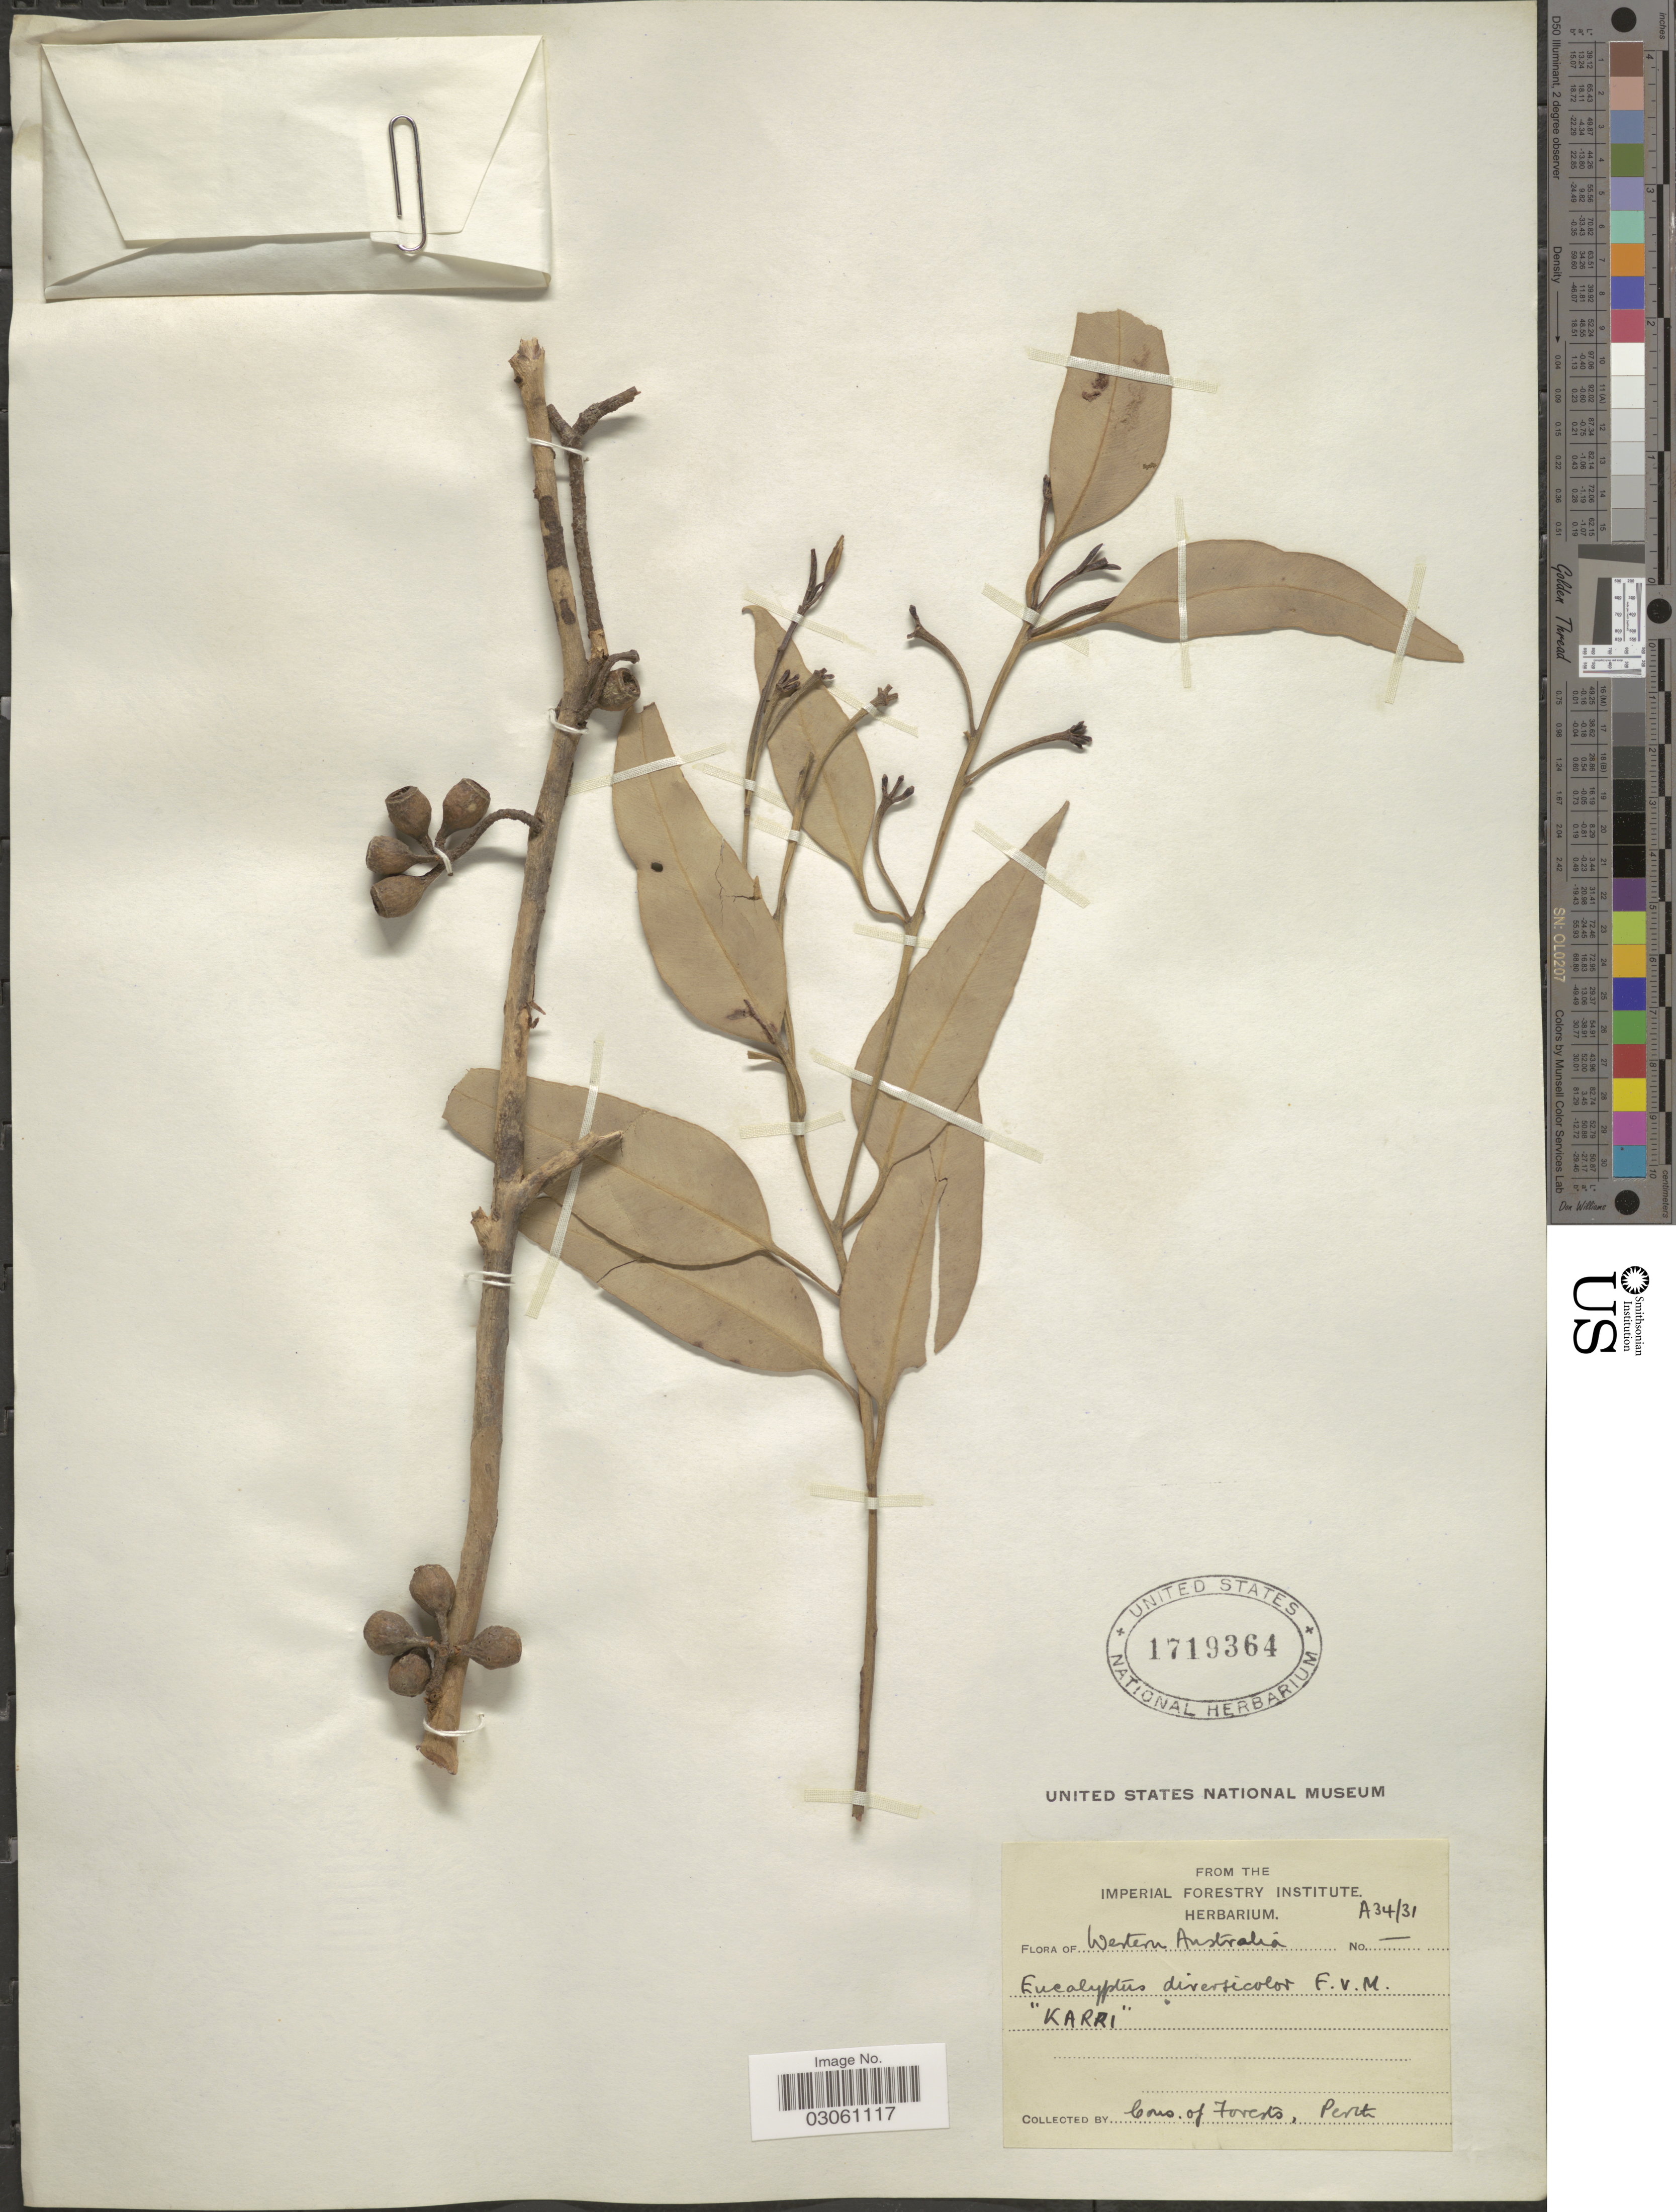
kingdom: Plantae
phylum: Tracheophyta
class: Magnoliopsida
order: Myrtales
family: Myrtaceae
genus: Eucalyptus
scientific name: Eucalyptus diversicolor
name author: F. Muell.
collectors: Cons. of Forests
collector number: A34/31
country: Australia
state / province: Western Australia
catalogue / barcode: US 1719364